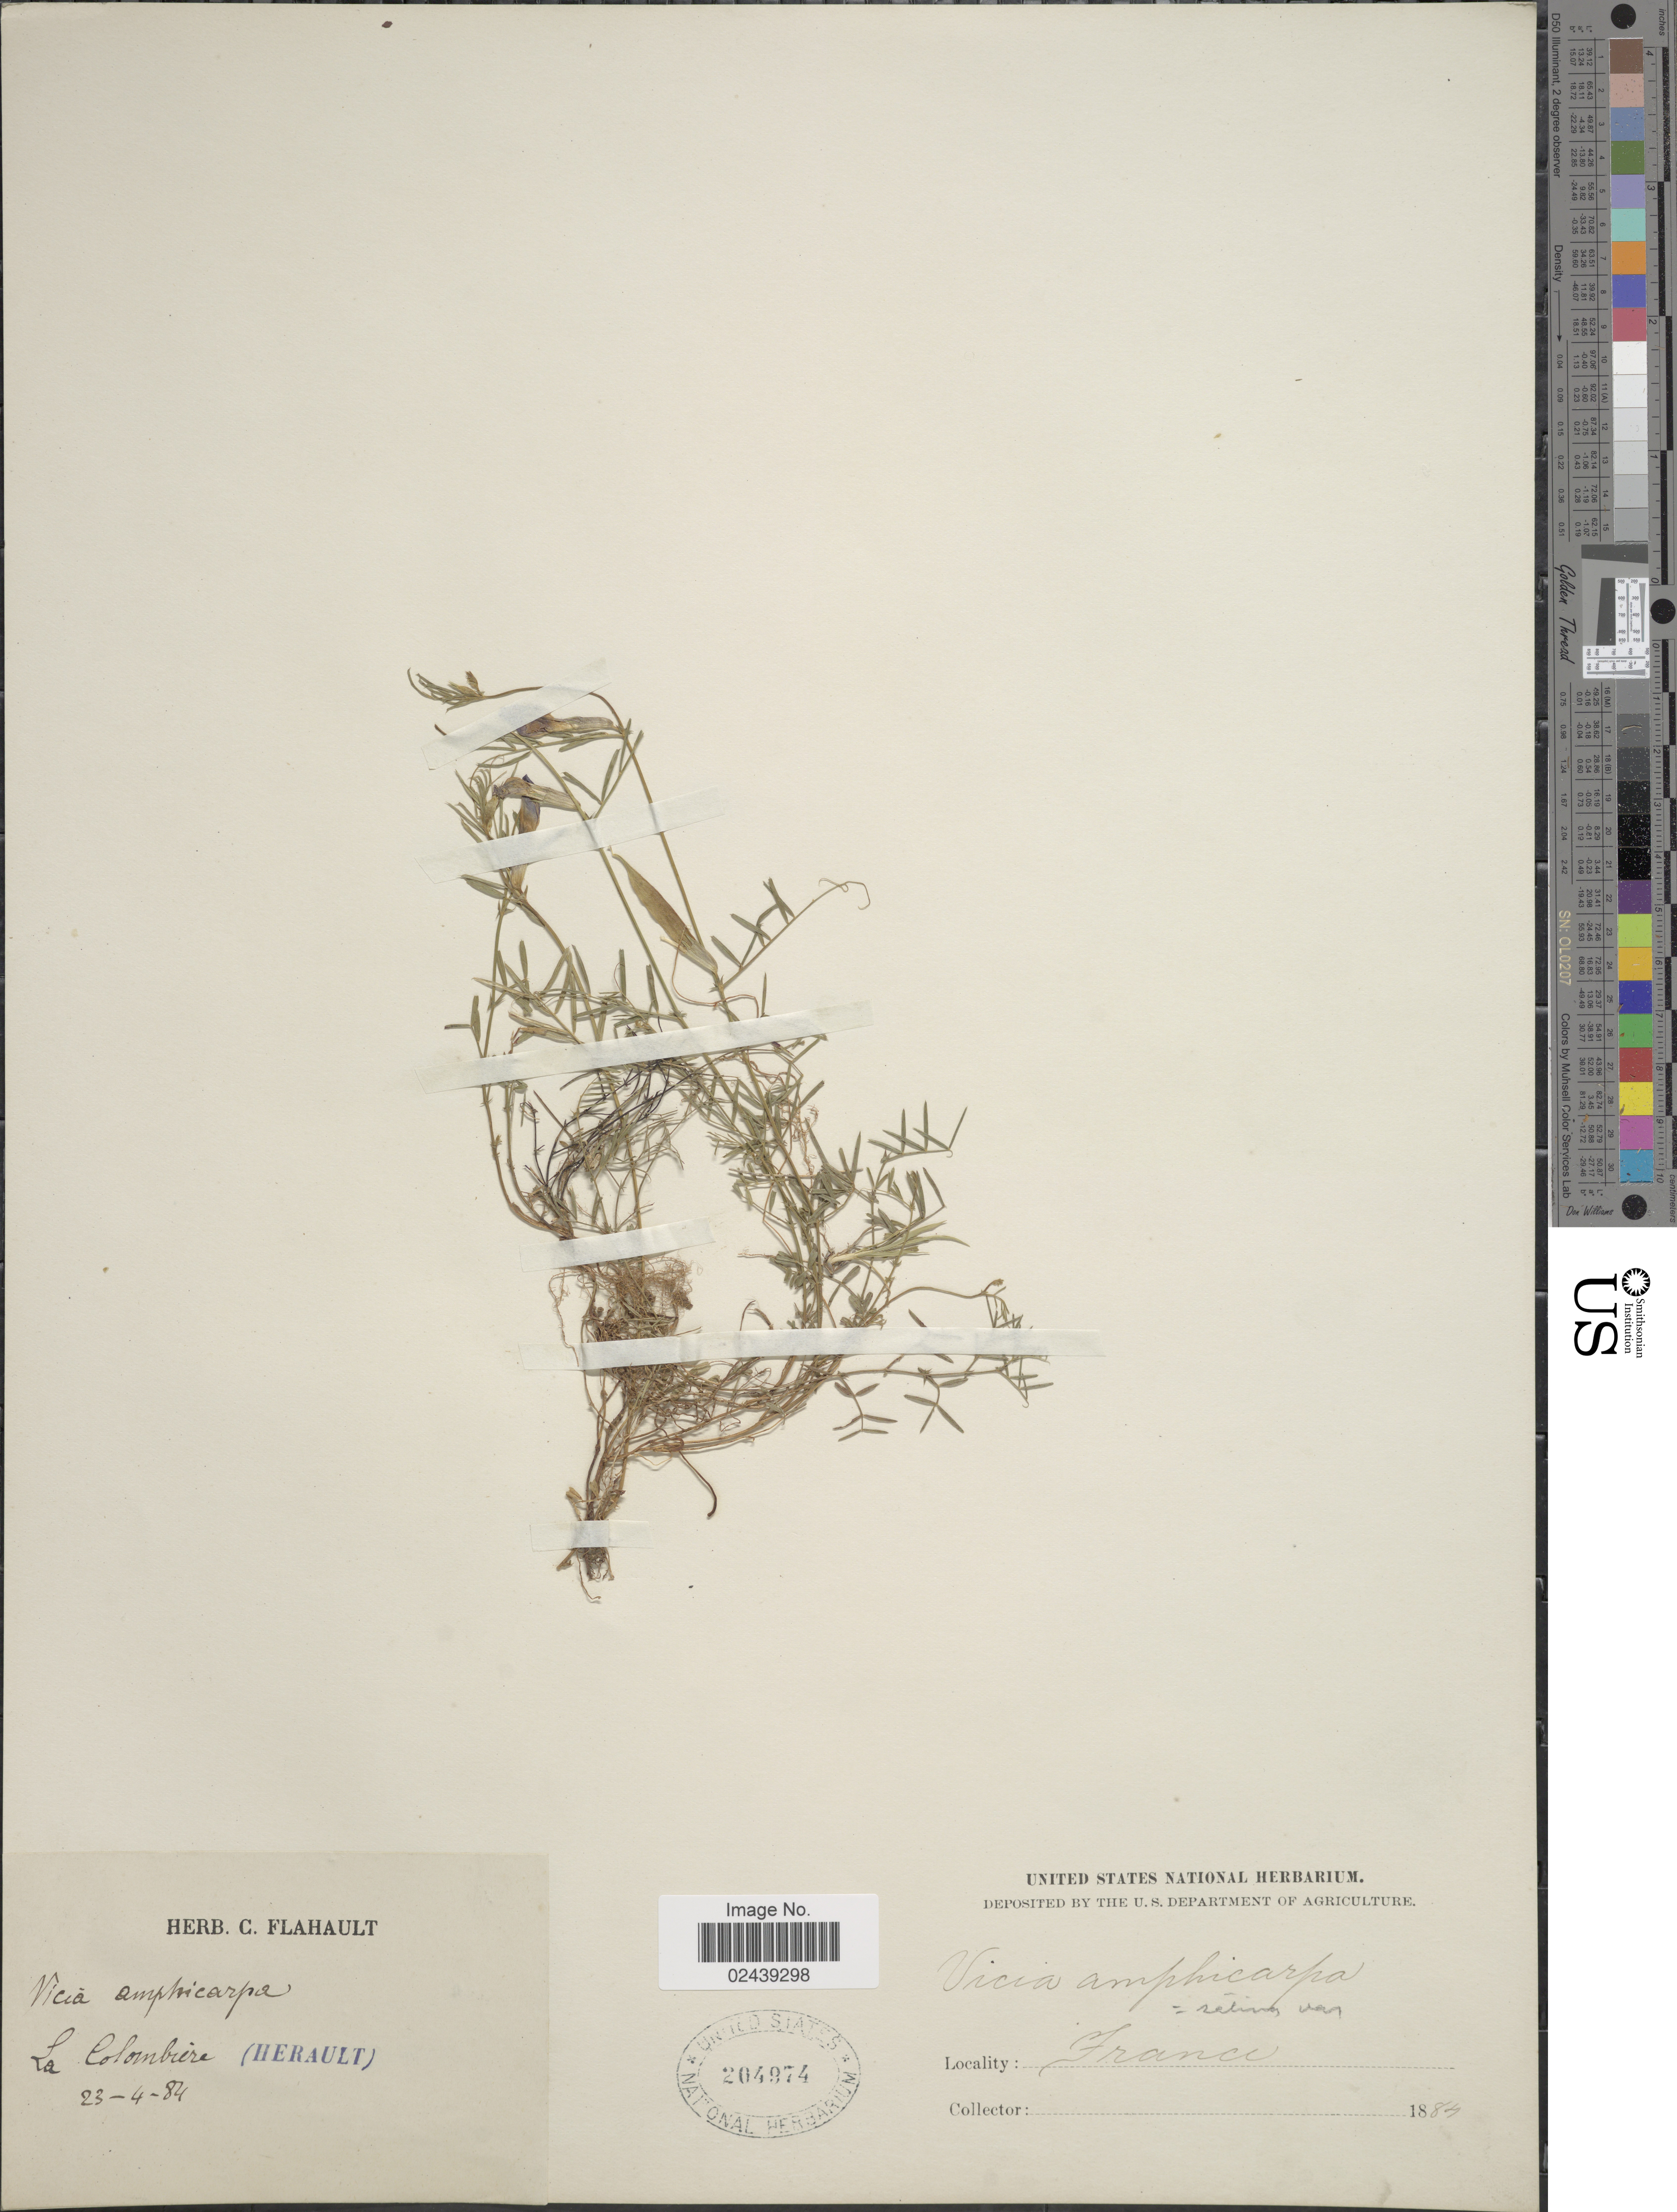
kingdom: Plantae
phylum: Tracheophyta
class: Magnoliopsida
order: Fabales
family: Fabaceae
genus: Vicia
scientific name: Vicia sativa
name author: L.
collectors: ex herb. C. Flahault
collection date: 1884-04-23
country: France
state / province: Occitanie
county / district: Hérault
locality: La Colombiere (Herault)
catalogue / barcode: US 204974